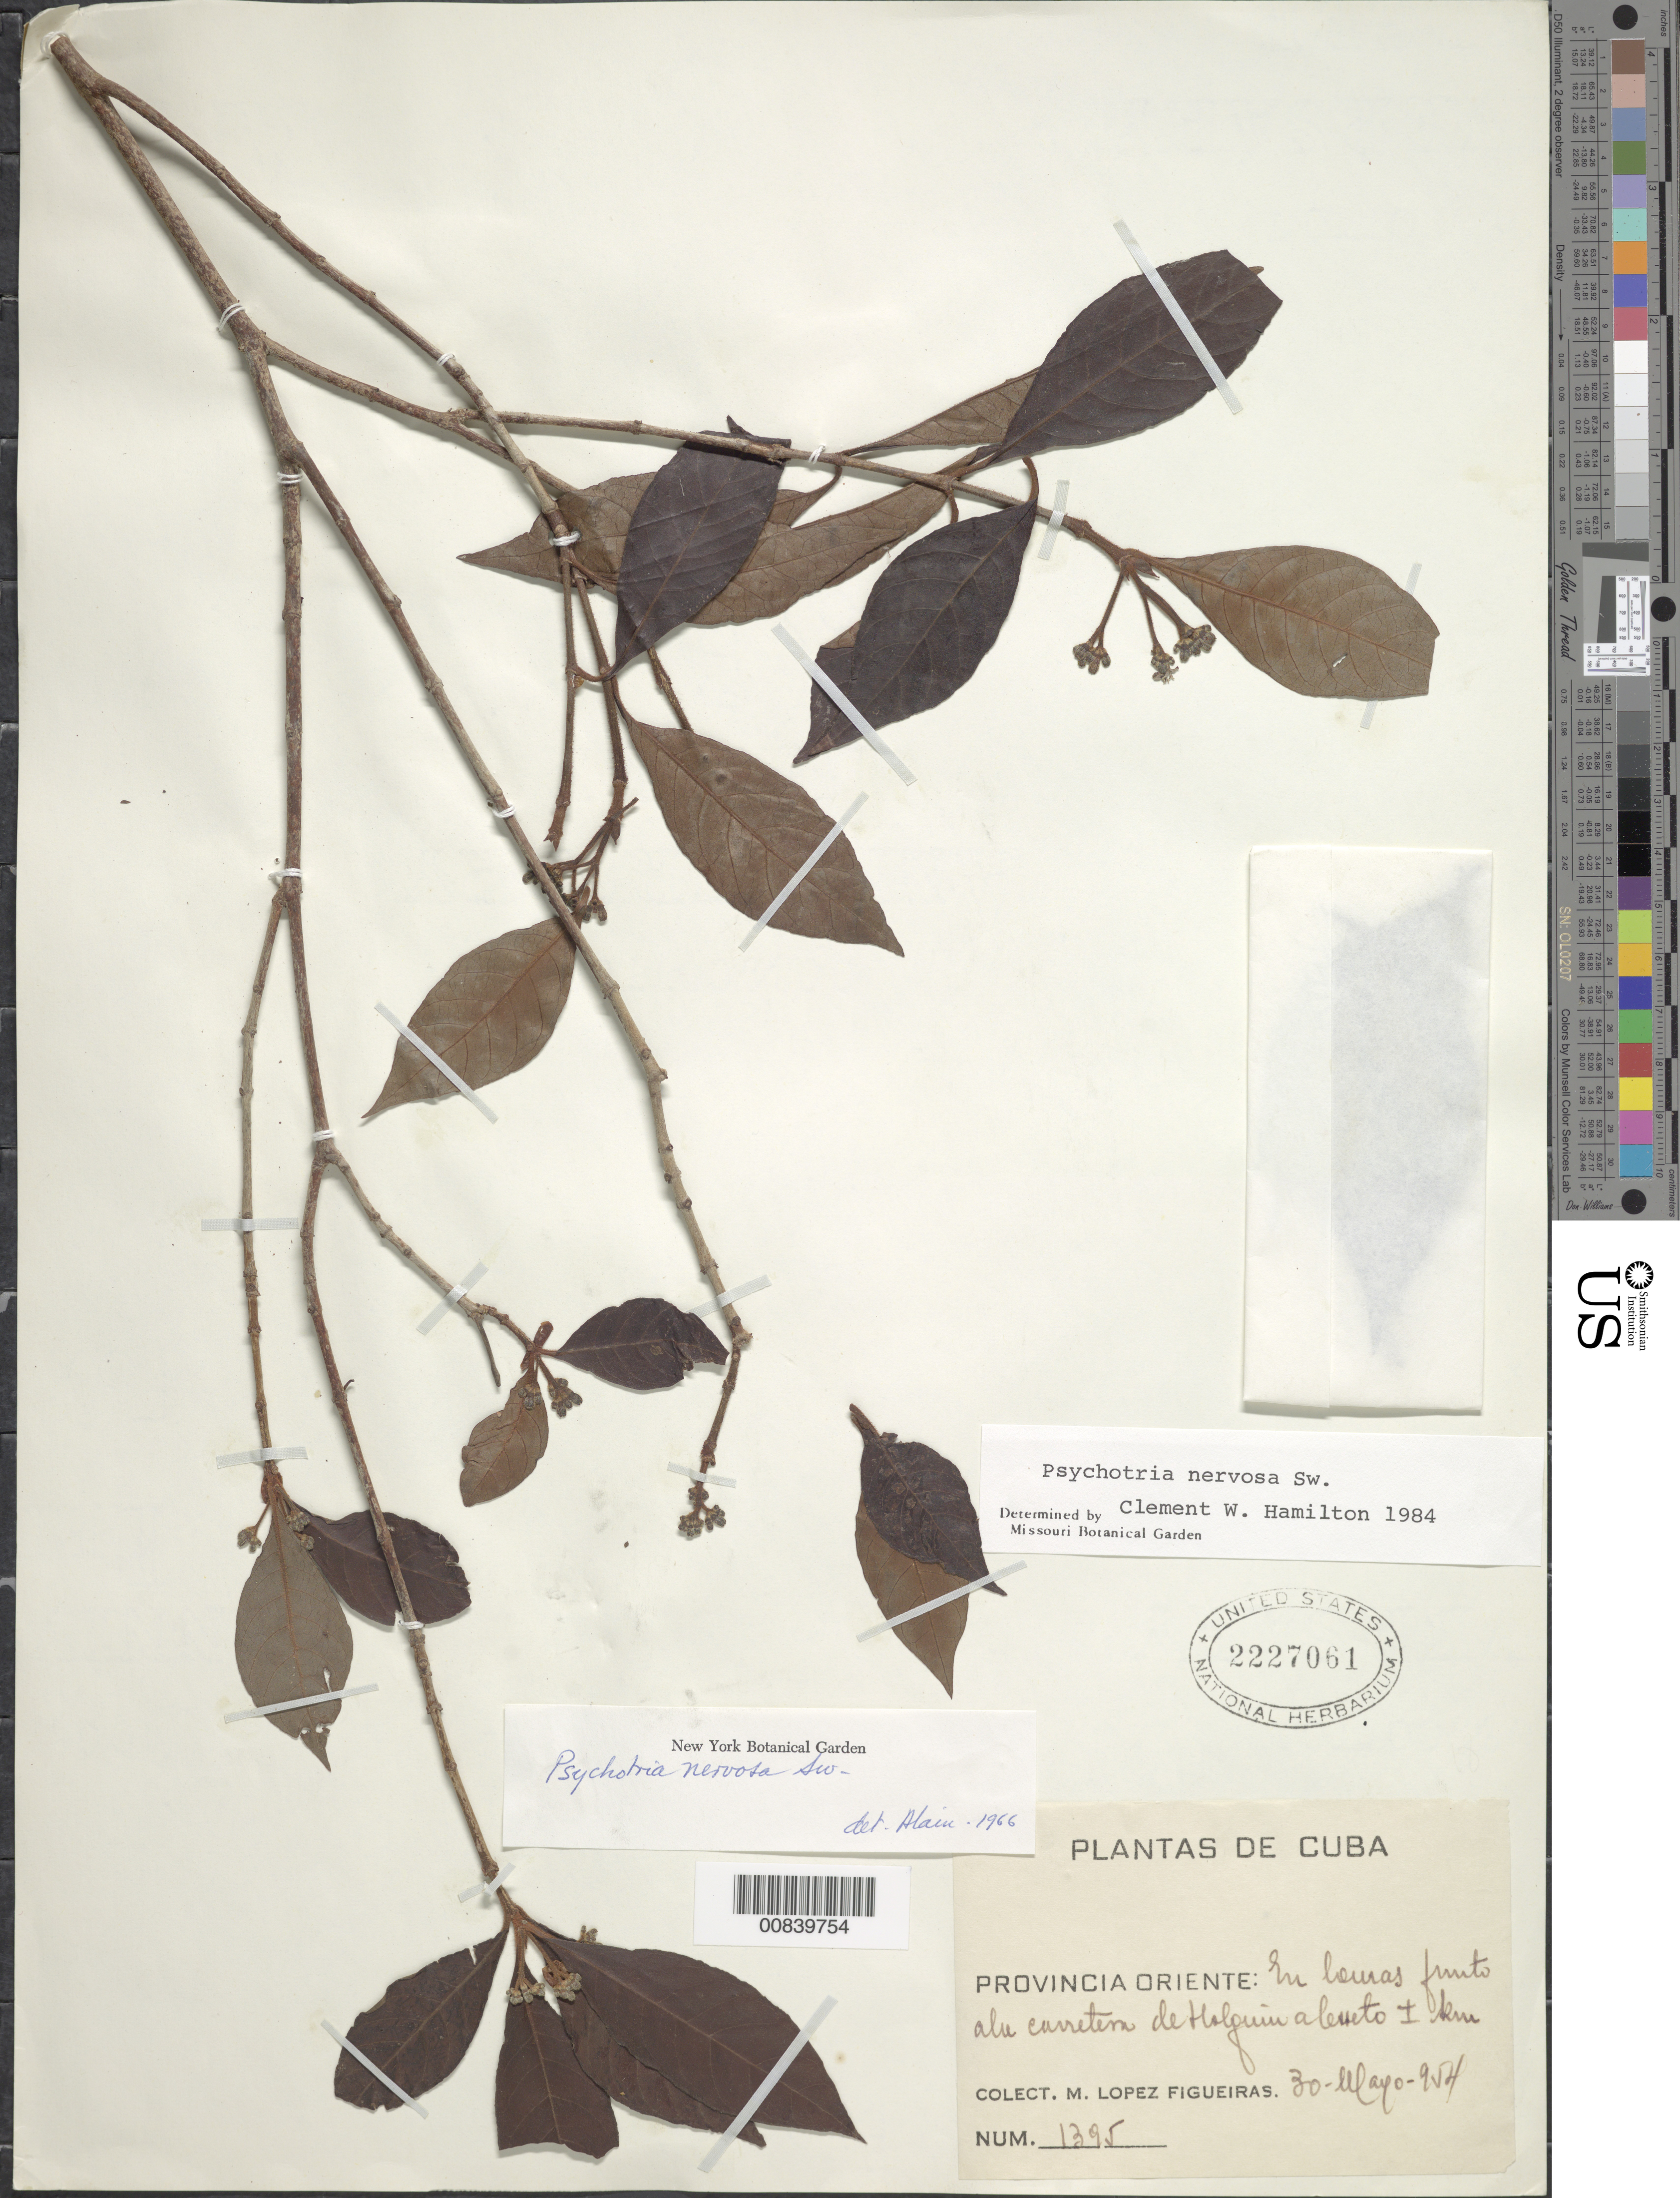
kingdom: Plantae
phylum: Tracheophyta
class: Magnoliopsida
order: Gentianales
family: Rubiaceae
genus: Psychotria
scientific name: Psychotria nervosa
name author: Sw.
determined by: Liogier, Alain H.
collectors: M. López Figueiras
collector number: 1395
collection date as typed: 30 May 1954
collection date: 1954-05-30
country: Cuba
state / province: Oriente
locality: Ala carretem de Holquin aleueto +/- km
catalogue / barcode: US 2227061